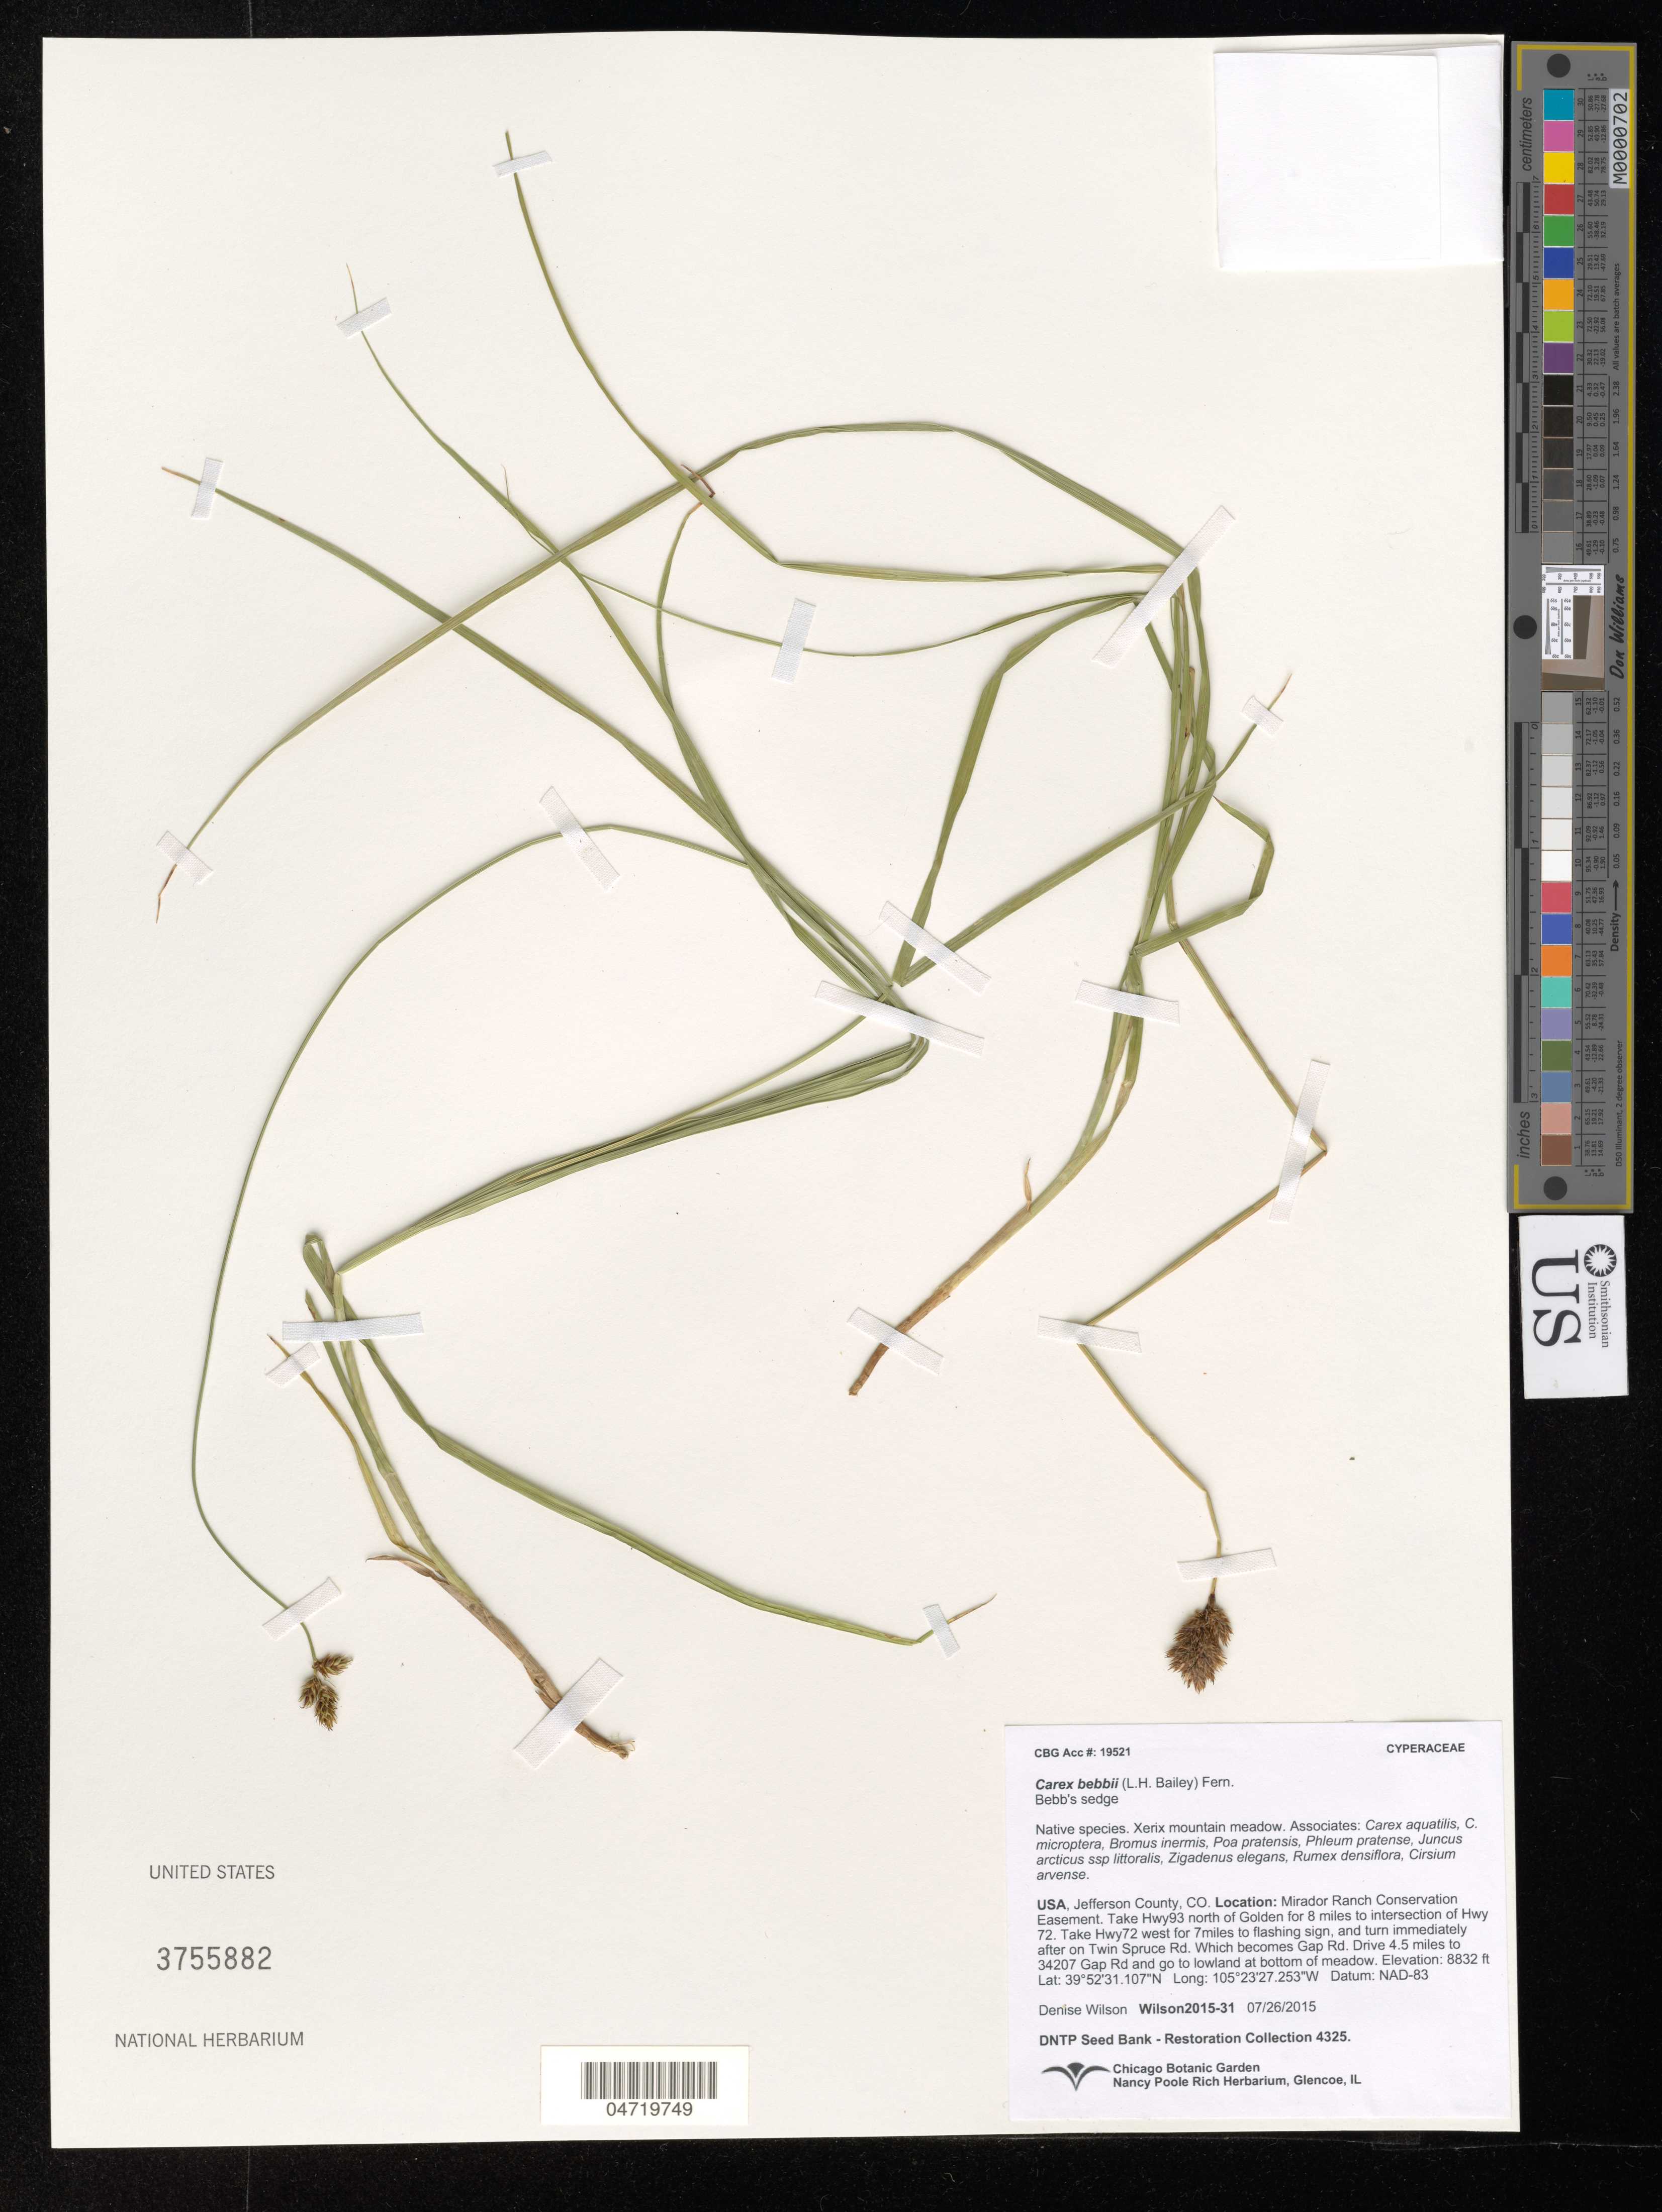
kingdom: Plantae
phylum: Tracheophyta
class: Liliopsida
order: Poales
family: Cyperaceae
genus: Carex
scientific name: Carex bebbii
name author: (L.H. Bailey) Olney ex Fernald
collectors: D. Wilson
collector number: Wilson2015-31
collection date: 2015-07-26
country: United States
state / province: Colorado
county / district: Jefferson County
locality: Mirador Ranch Conservation Easement. Take Hwy93 N of Golden 8 miles to Hwy 72. Then W on Hwy 72 for 7 miles to flashing sign, right on Twin Spruce Rd, becomes Gap Rd. 4.5 miles to 34207 Gap Rd. Go to Lowland at bottom of meadow.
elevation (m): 2692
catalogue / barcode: US 3755882